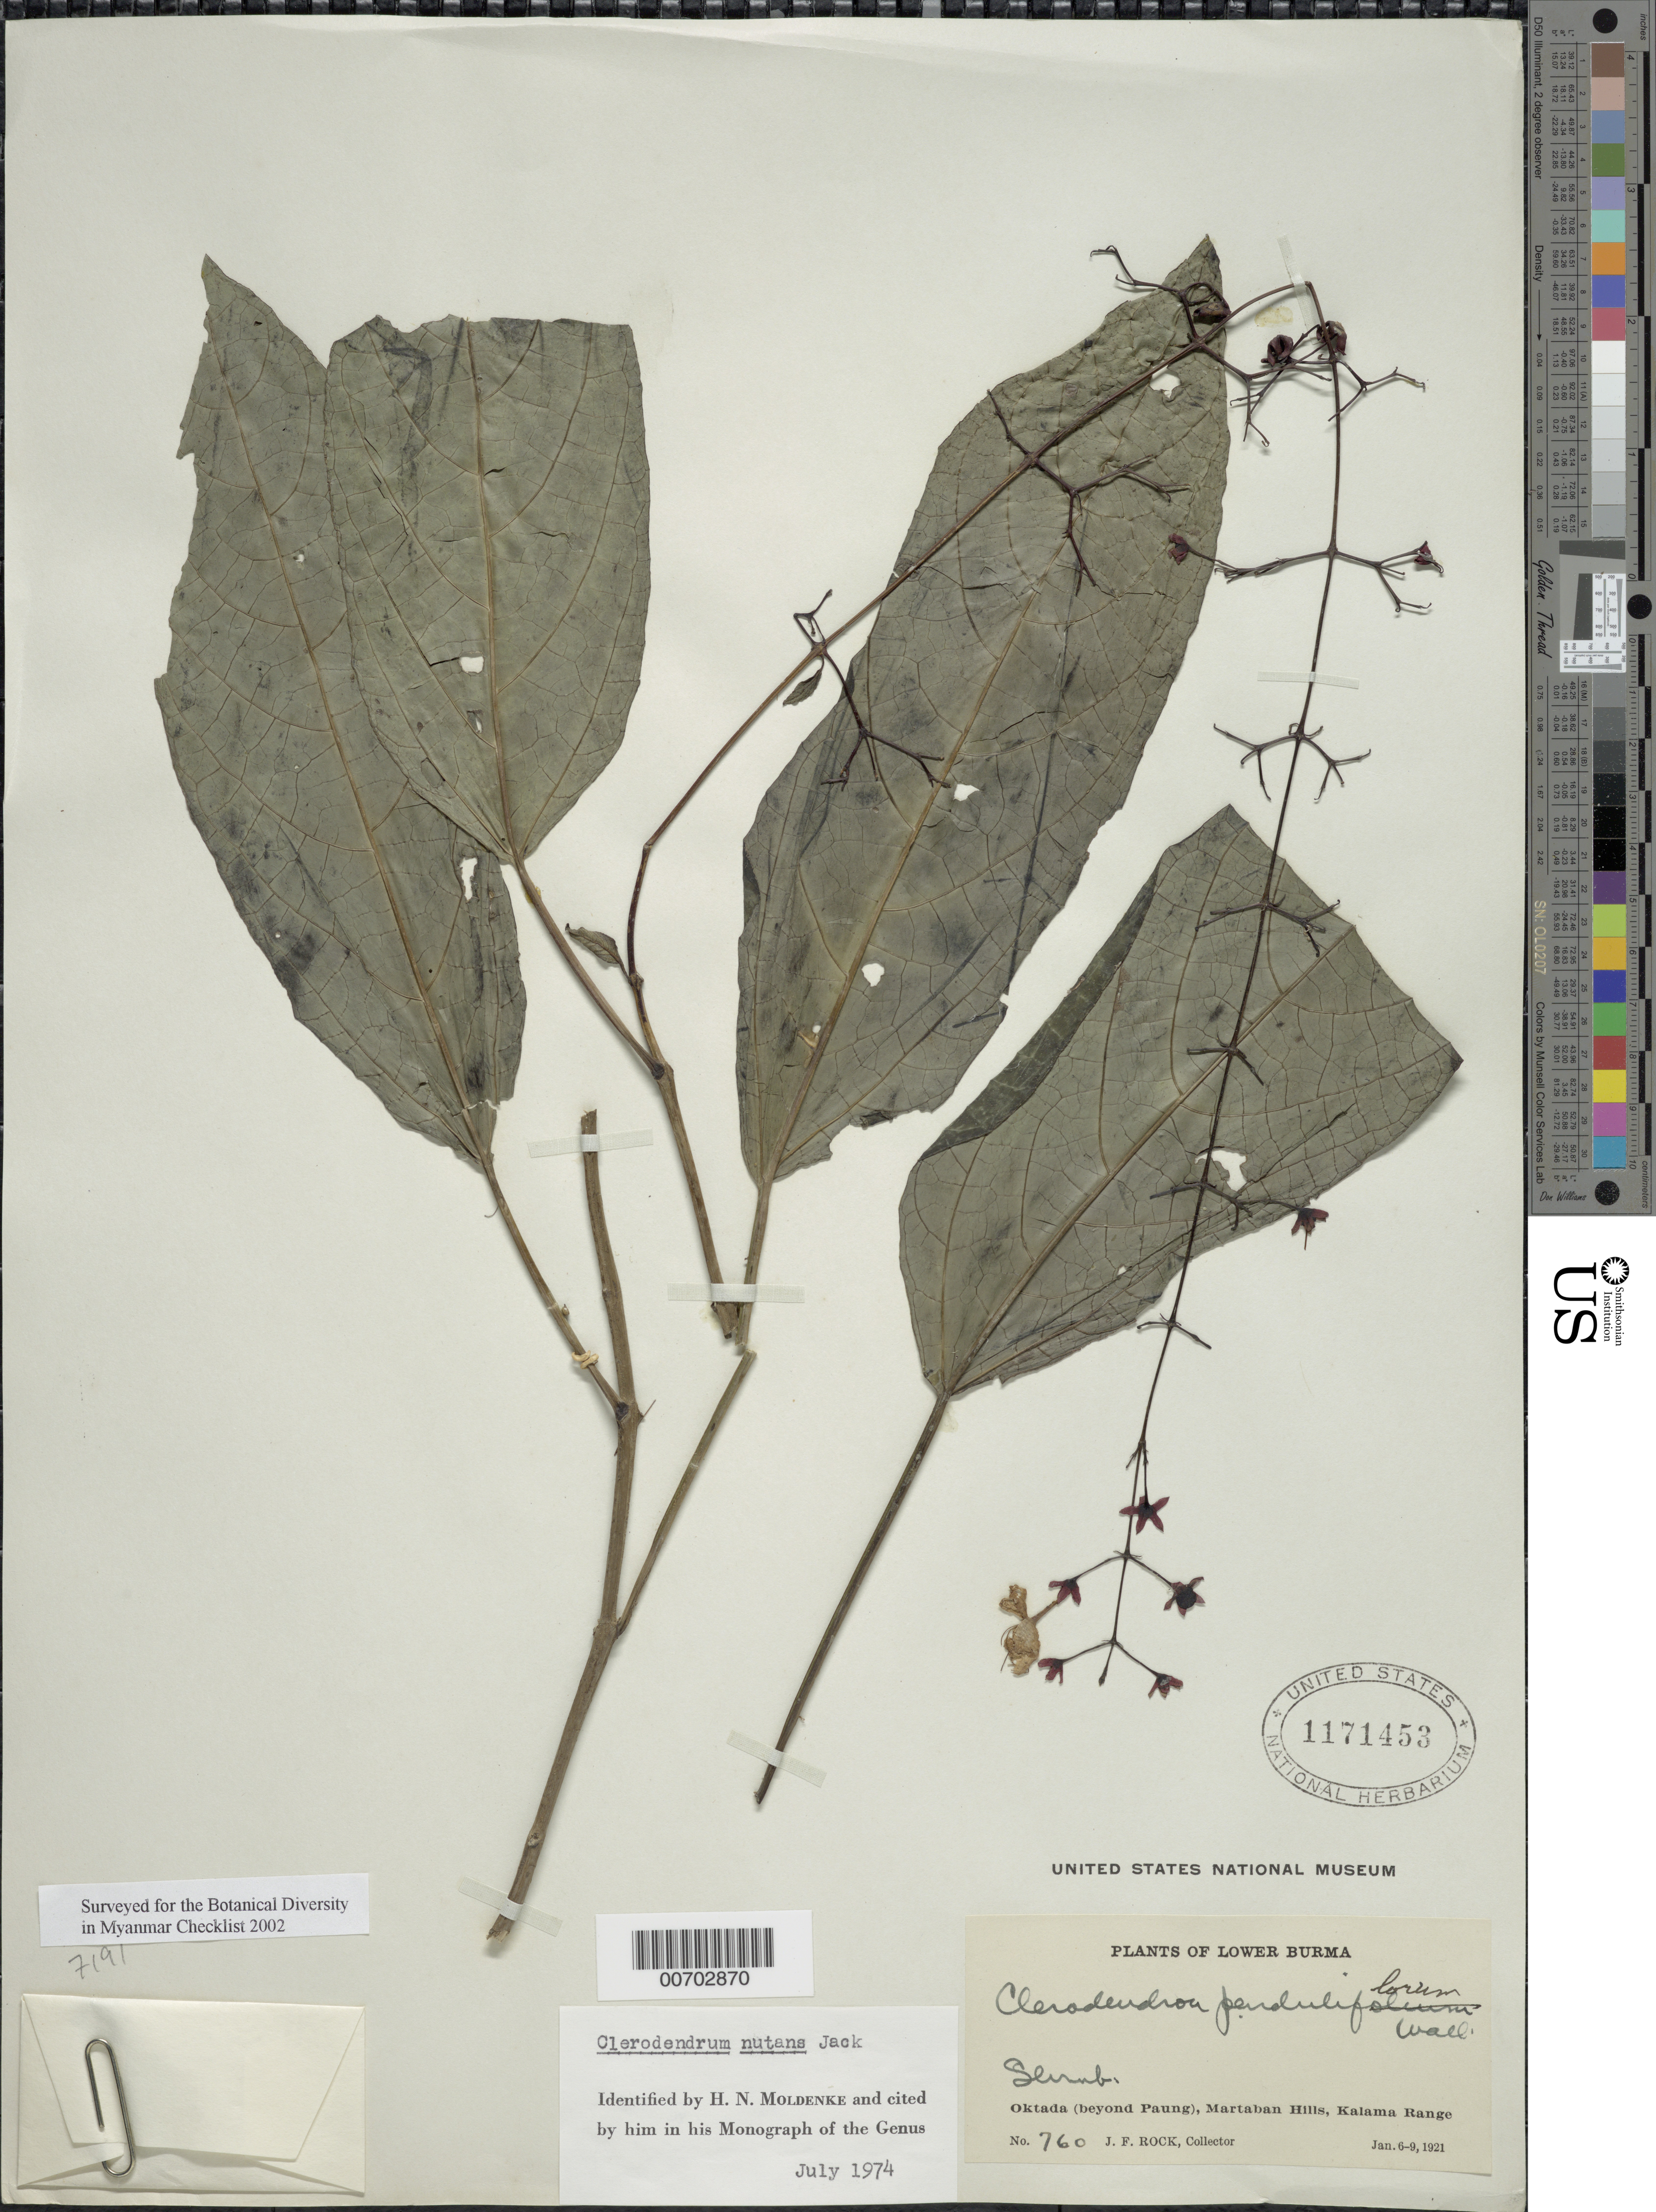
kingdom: Plantae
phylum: Tracheophyta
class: Magnoliopsida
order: Lamiales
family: Lamiaceae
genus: Clerodendrum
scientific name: Clerodendrum nutans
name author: Wall. ex Jack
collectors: J. F. Rock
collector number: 760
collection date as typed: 06 Jan 1921 to 09 Jan 1921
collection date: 1921-01-06/1921-01-09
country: Myanmar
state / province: Arakan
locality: Rakhine, Oktada (beyond Paung) Martaban Hills, Kalama Range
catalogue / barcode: US 1171453